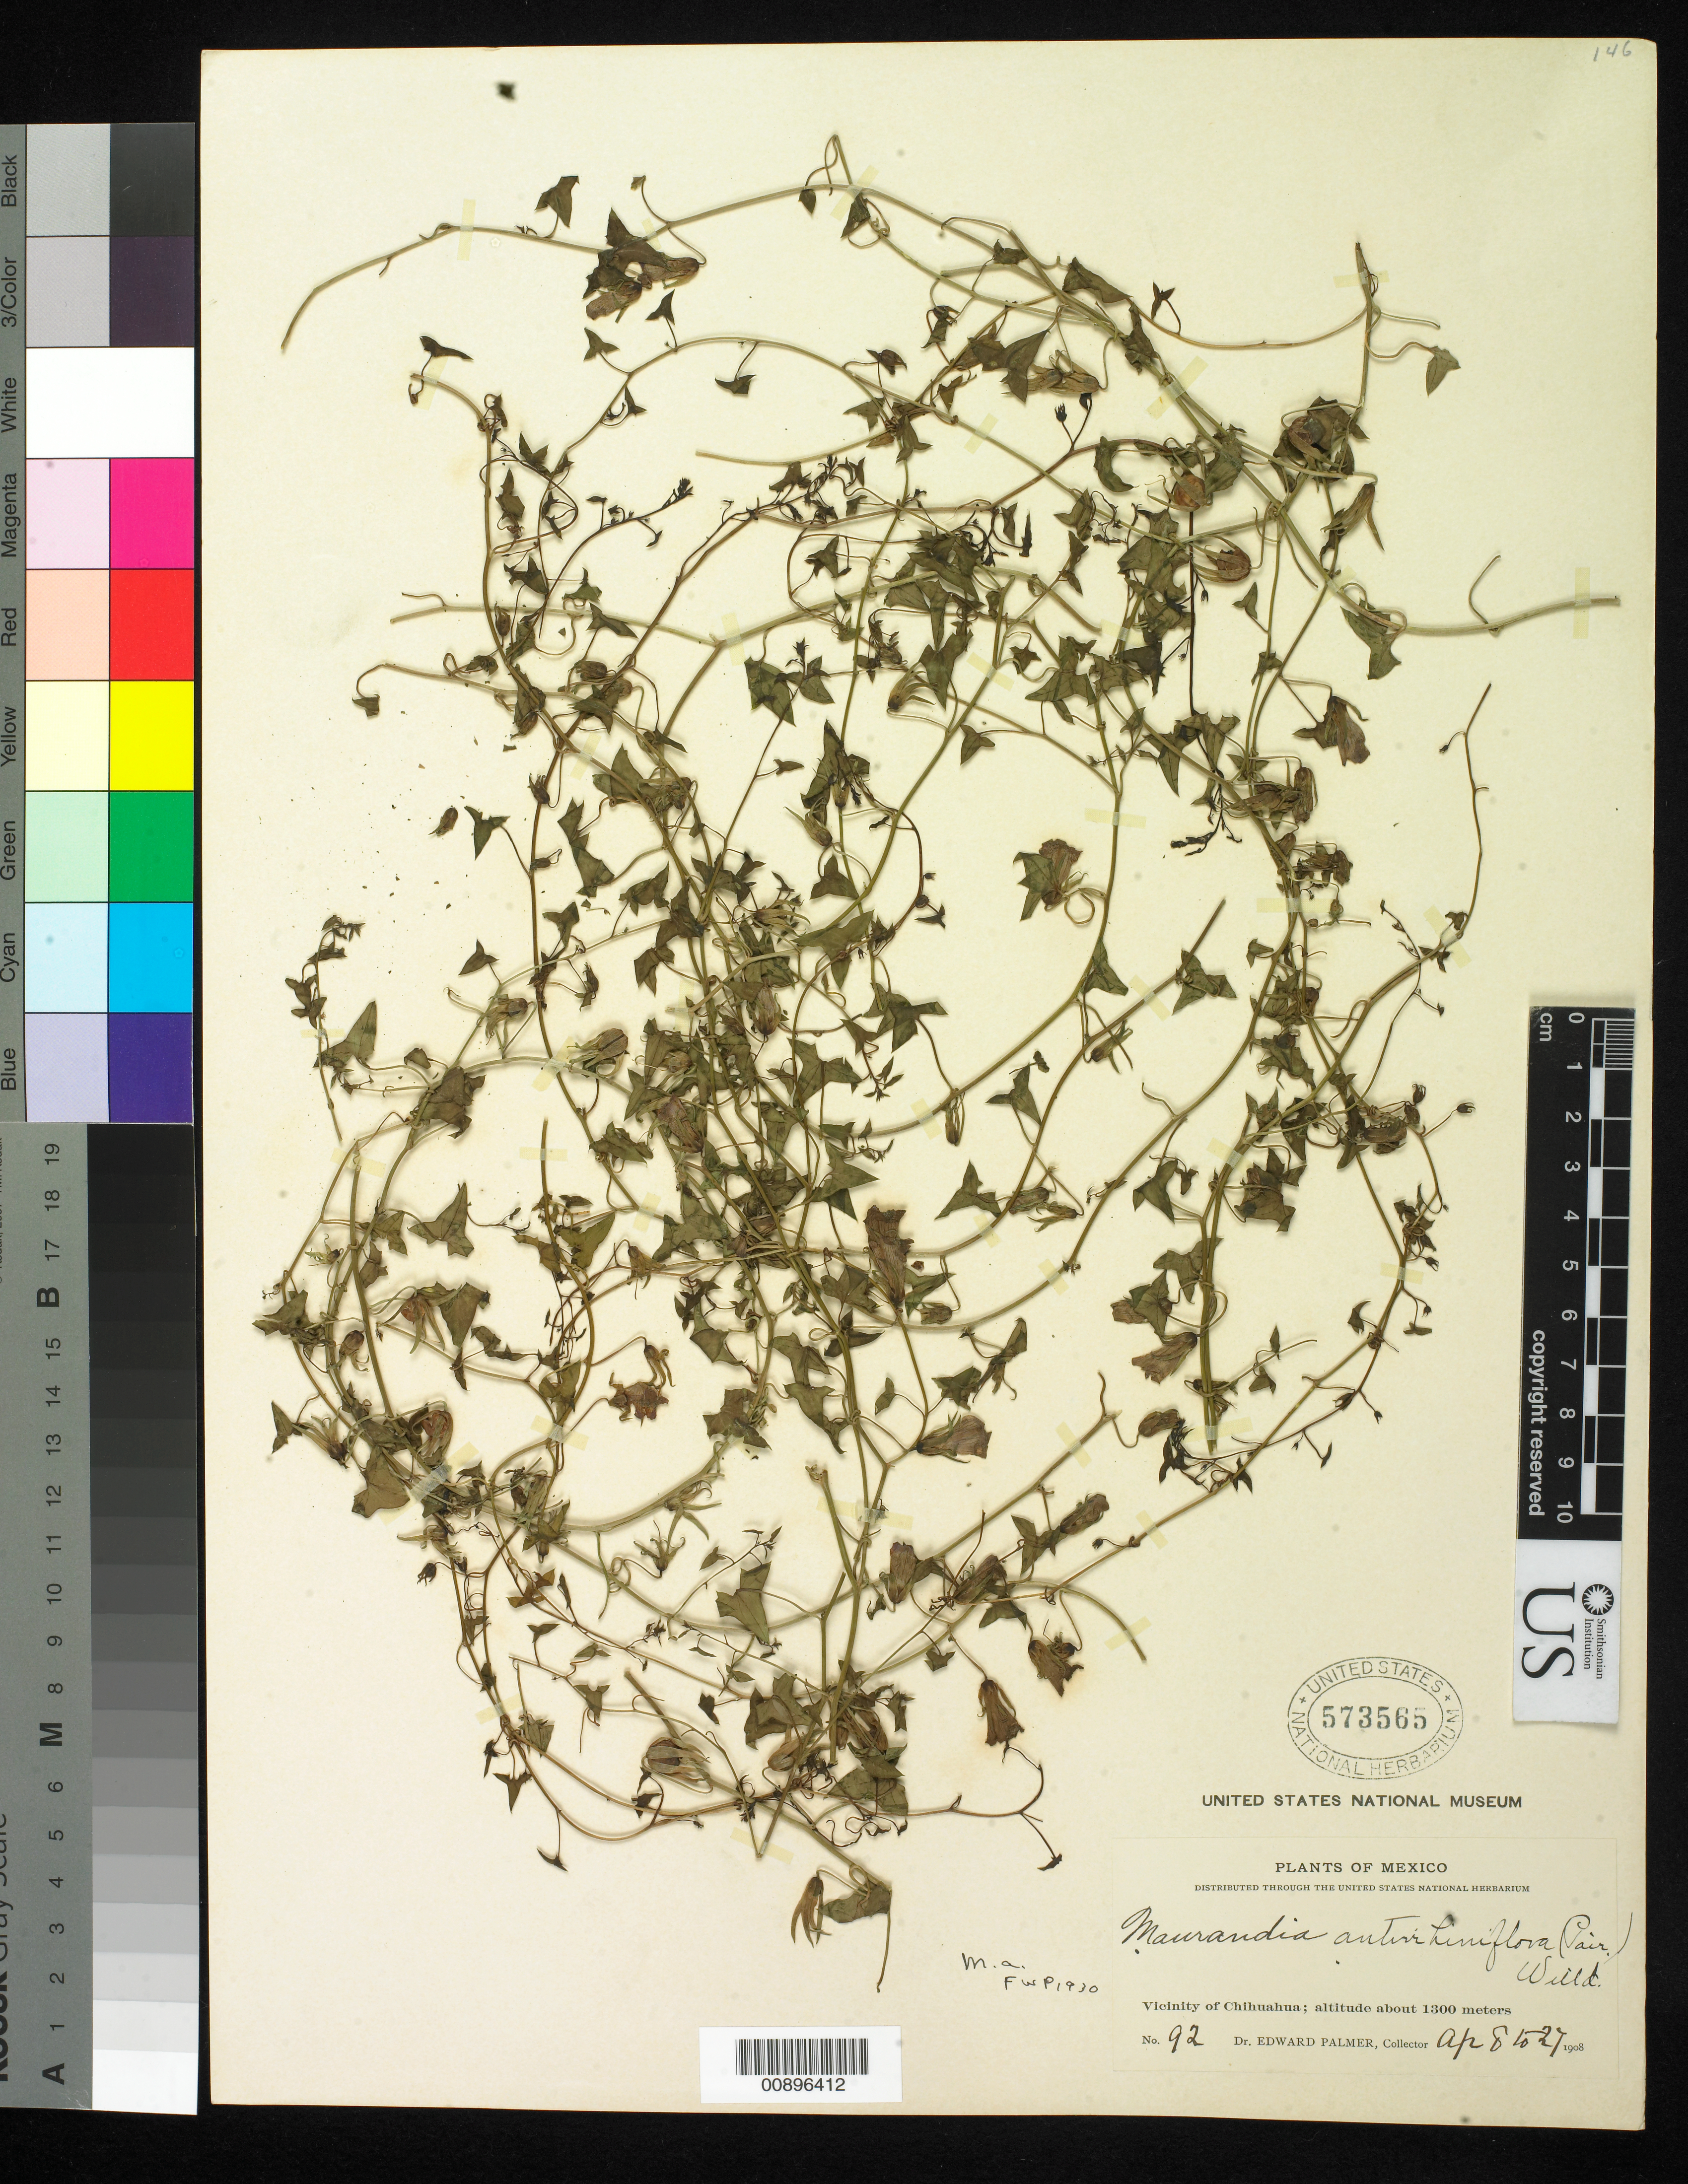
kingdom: Plantae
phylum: Tracheophyta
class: Magnoliopsida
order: Lamiales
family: Plantaginaceae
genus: Maurandya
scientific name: Maurandya antirrhiniflora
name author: Humb. & Bonpl. ex Willd.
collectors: E. Palmer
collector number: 92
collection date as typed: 08 Apr 1908 to 27 Apr 1908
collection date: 1908-04-08/1908-04-27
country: Mexico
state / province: Chihuahua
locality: Vicinity of Chihuahua.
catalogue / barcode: US 573565